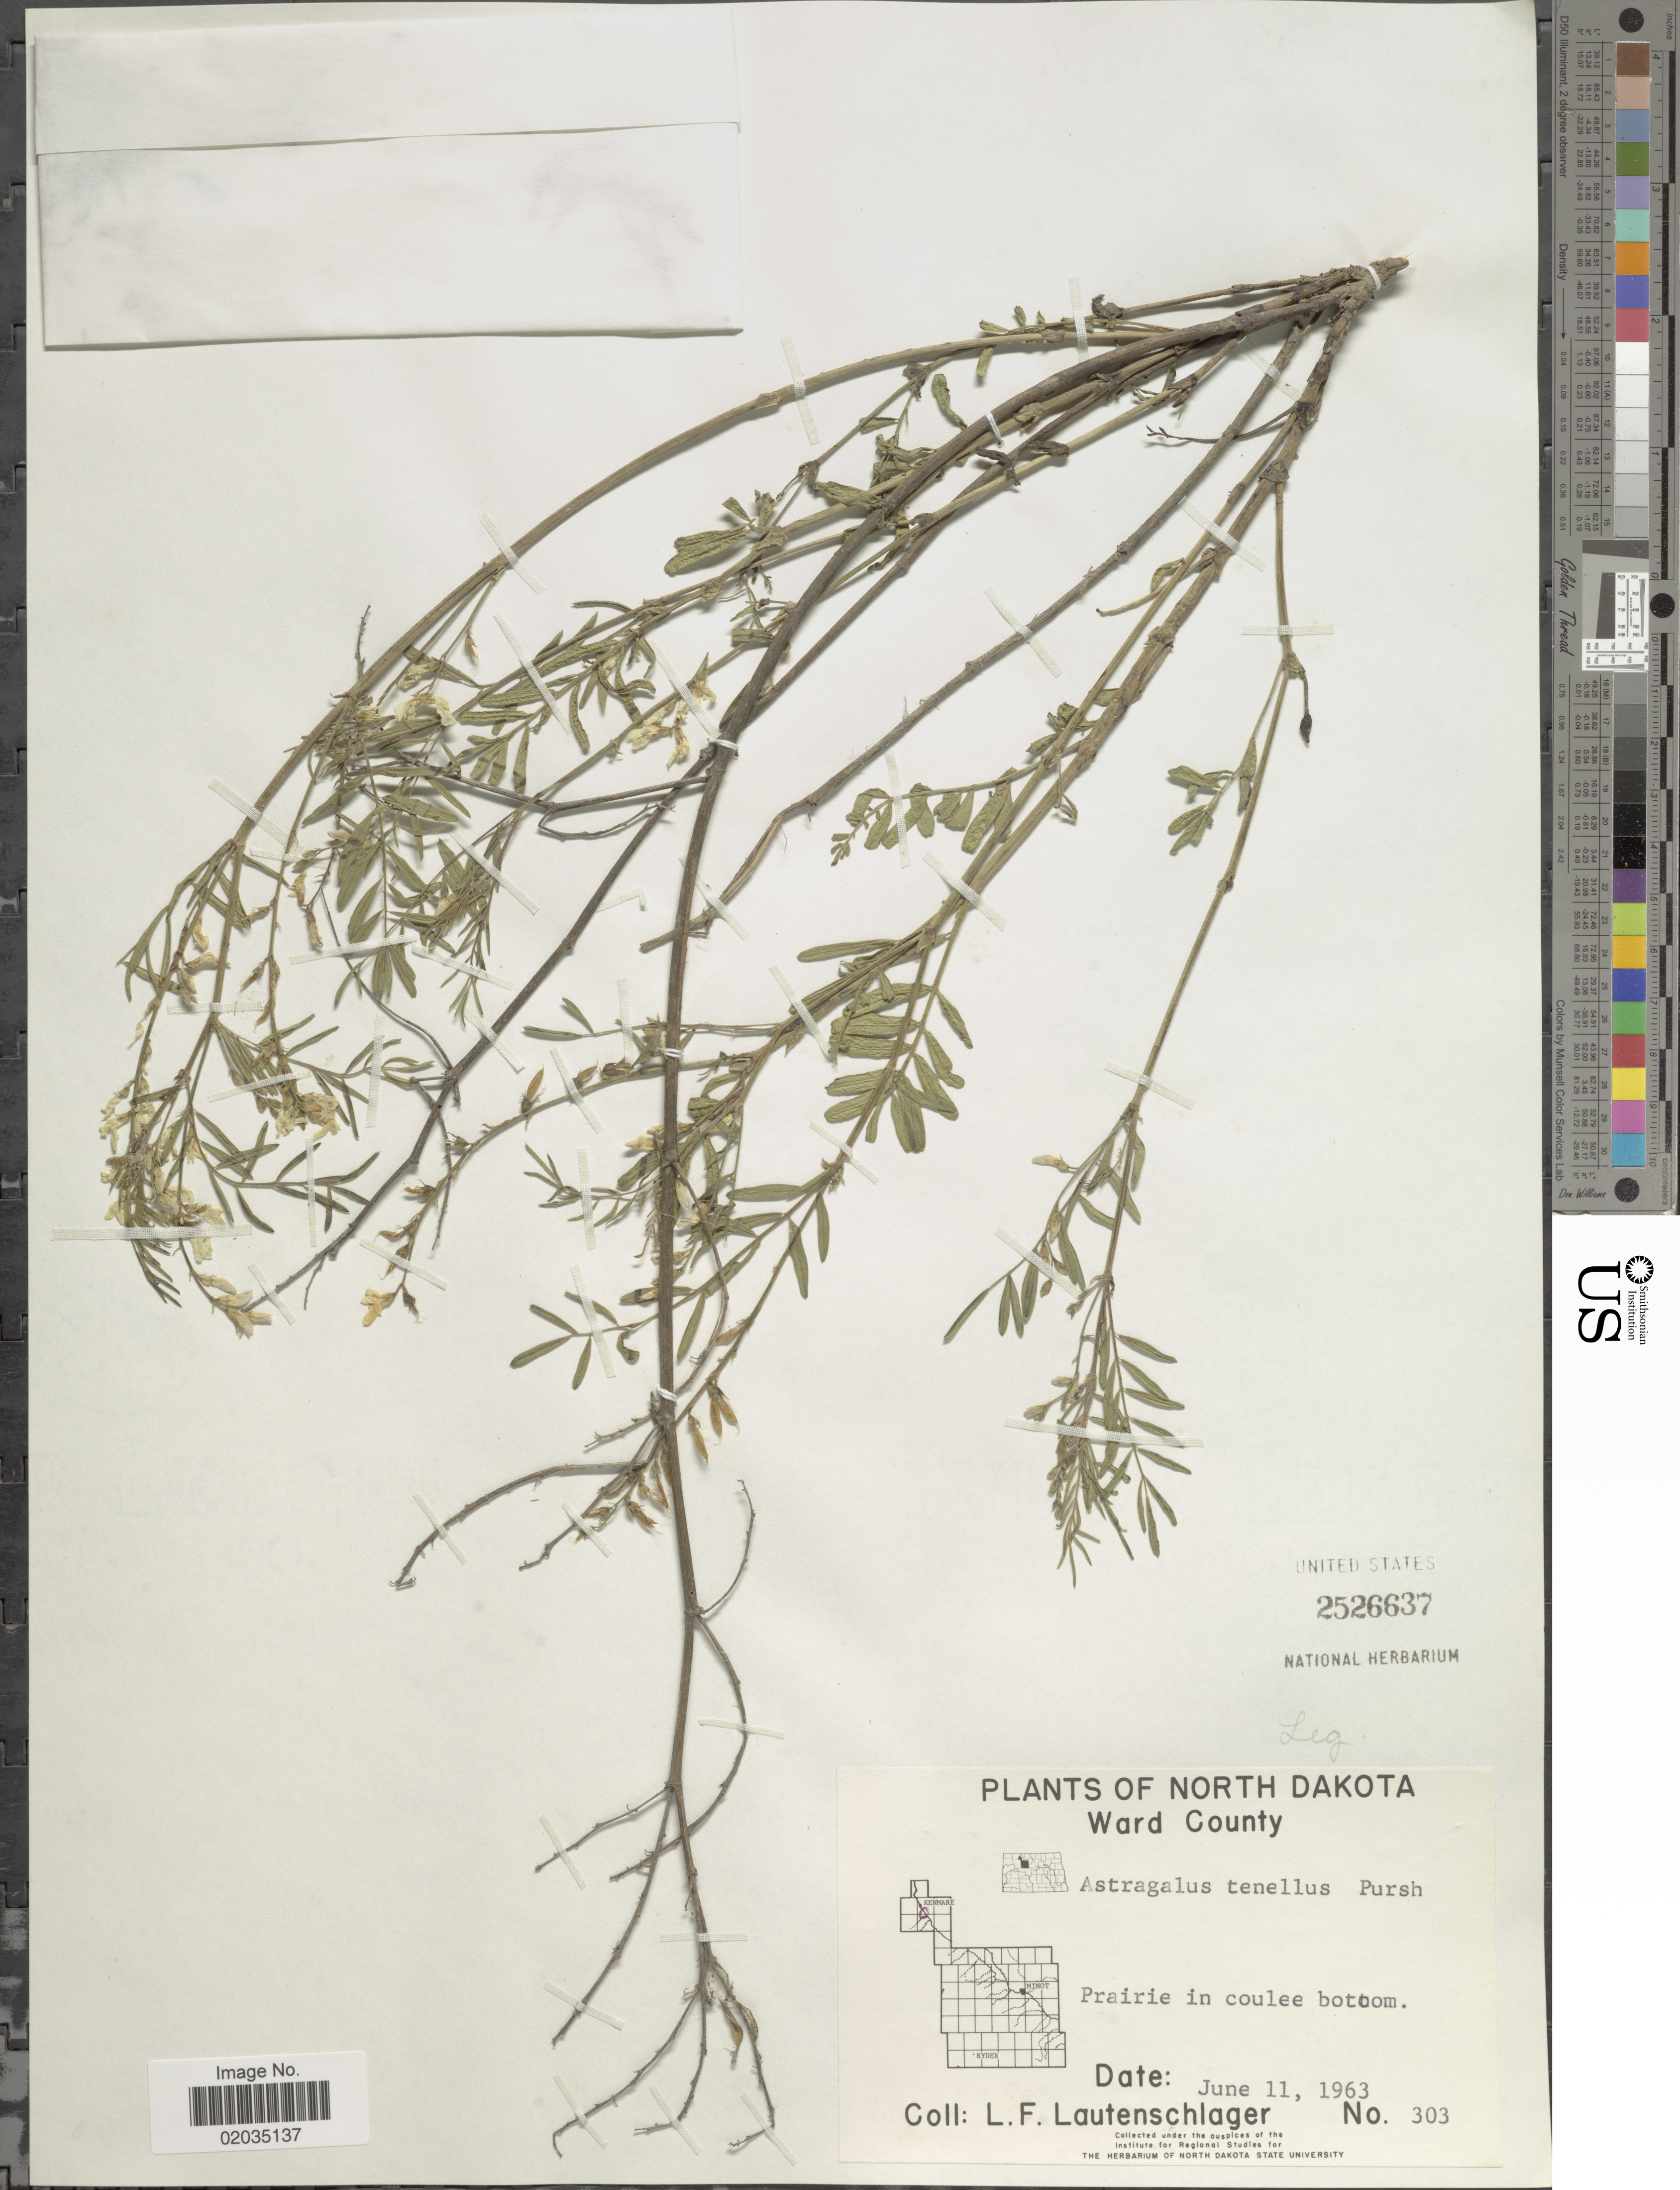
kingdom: Plantae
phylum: Tracheophyta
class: Magnoliopsida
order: Fabales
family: Fabaceae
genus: Astragalus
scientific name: Astragalus tenellus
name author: Pursh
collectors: L. Lautenschlager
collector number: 303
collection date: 1963-06-11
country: United States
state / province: North Dakota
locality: Ward County, Prairie in coulee bottom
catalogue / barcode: US 2526637